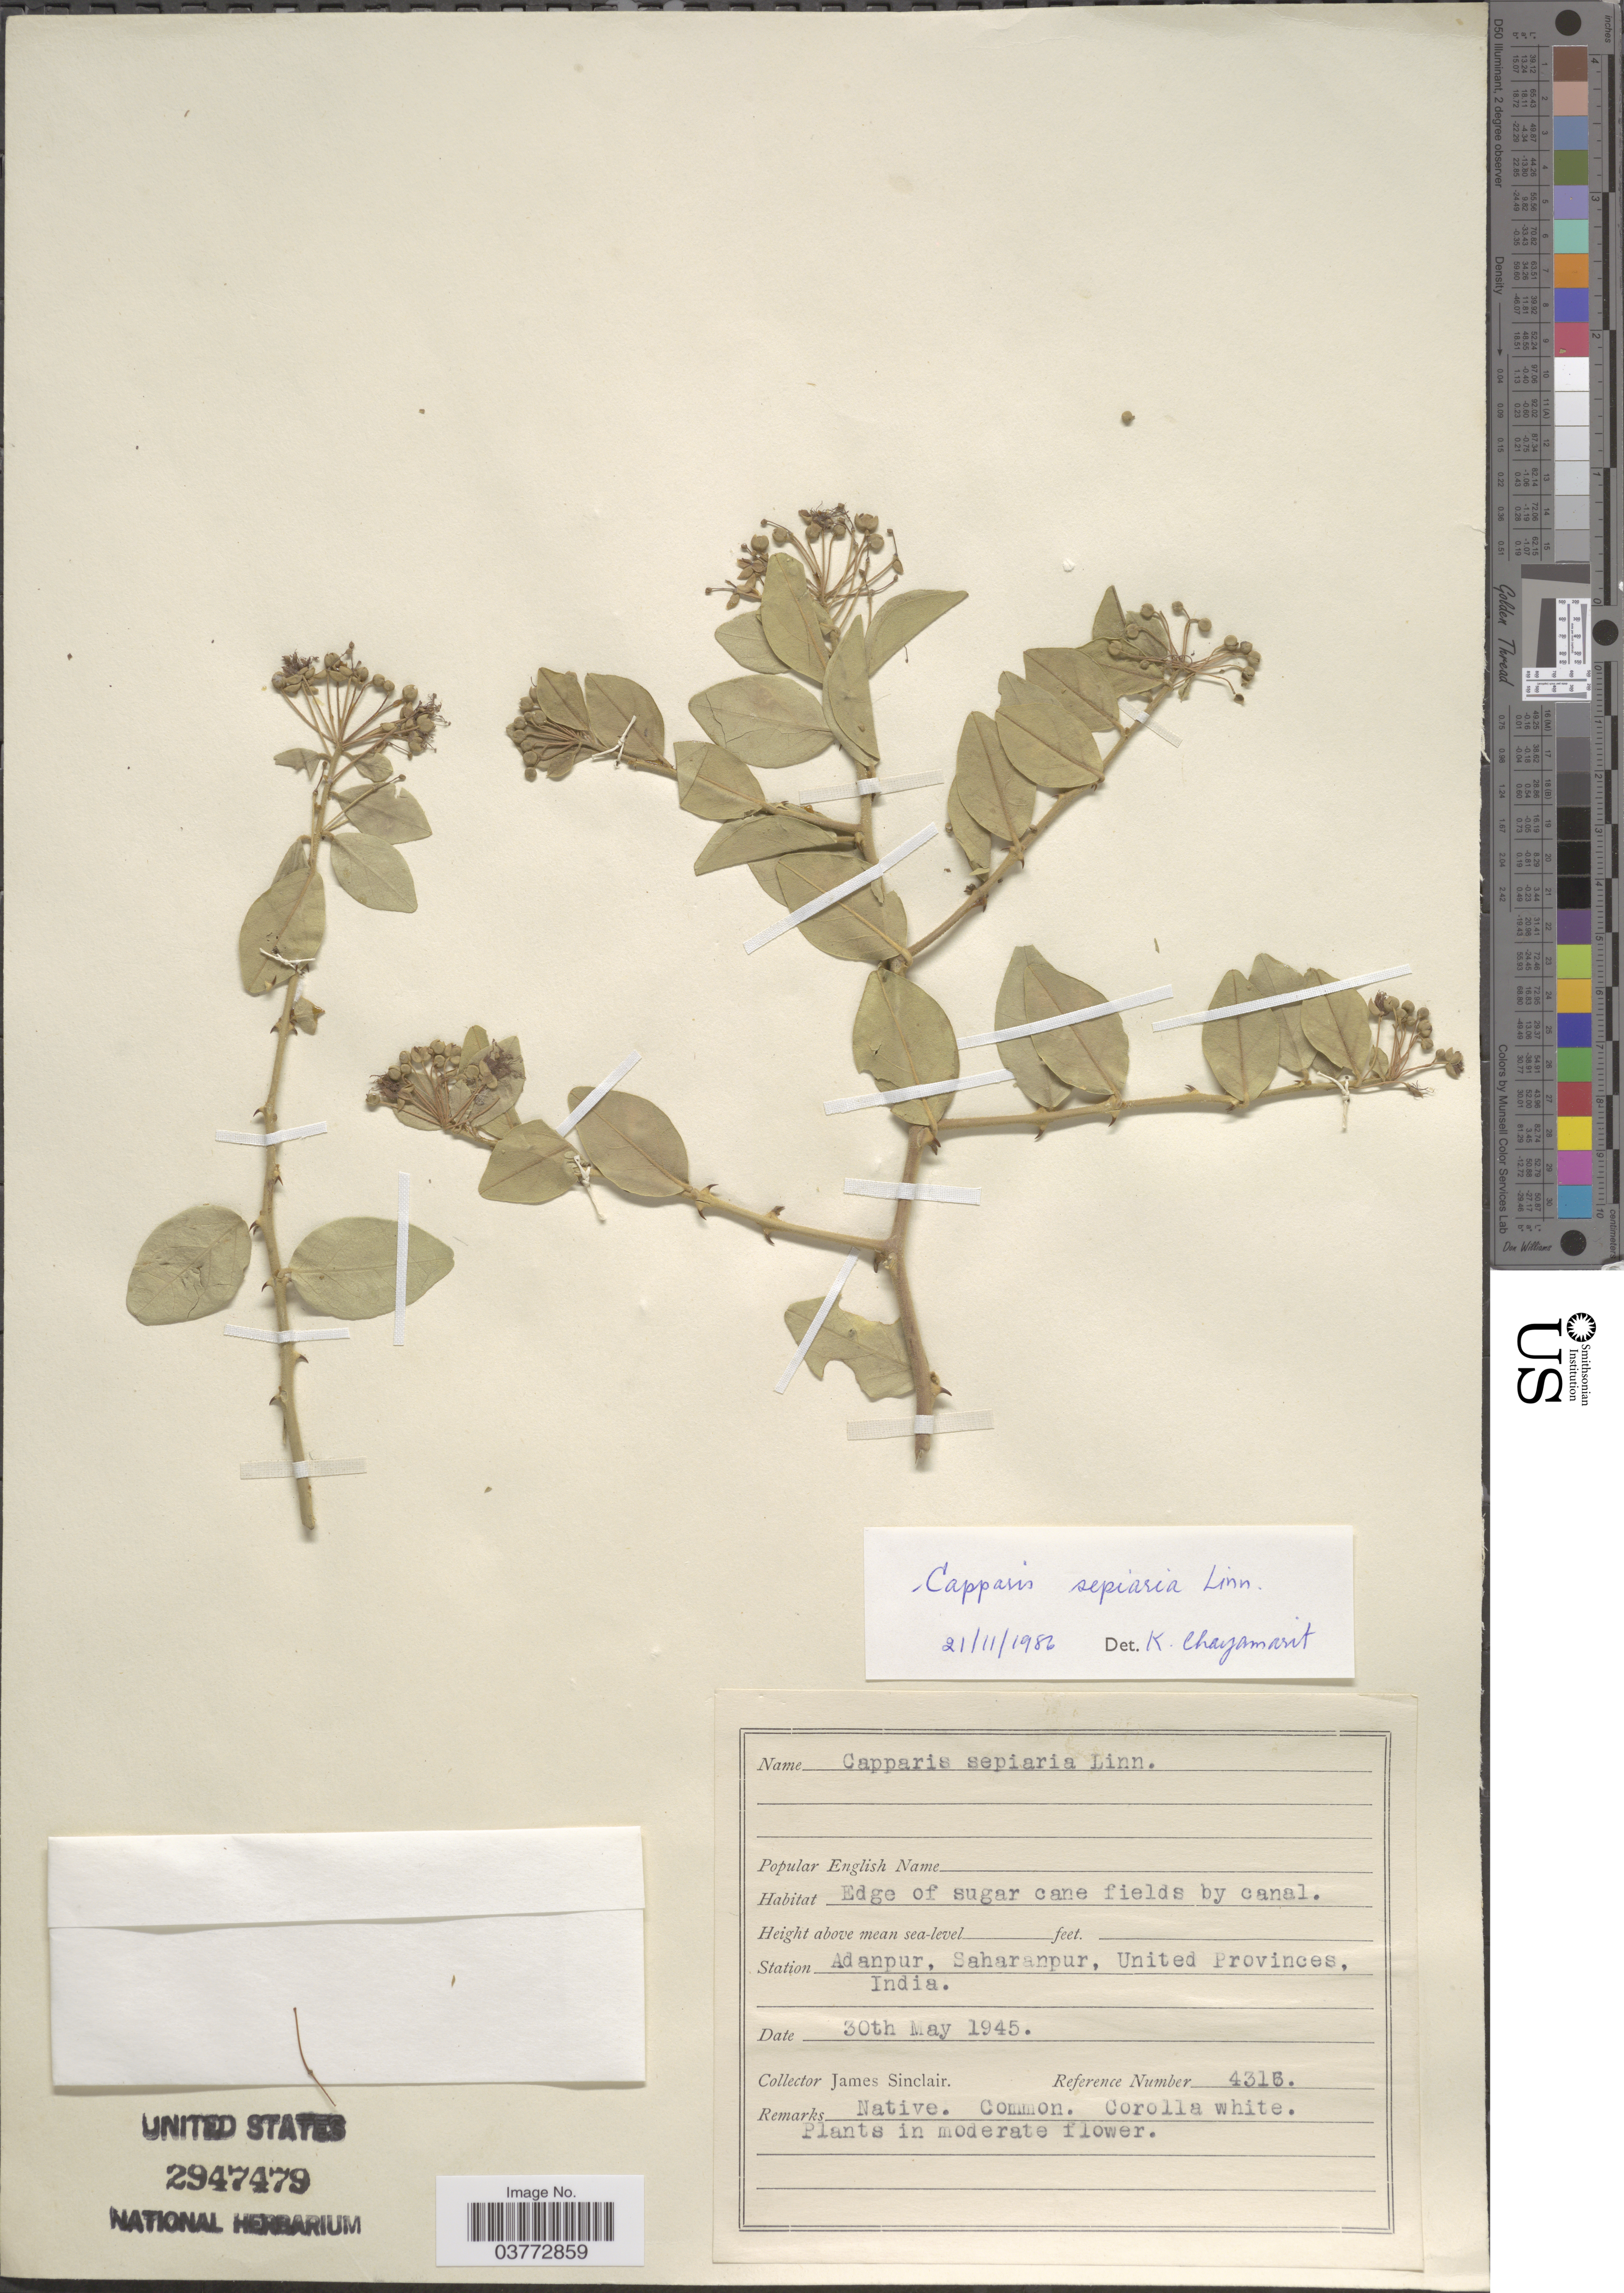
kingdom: Plantae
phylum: Tracheophyta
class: Magnoliopsida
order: Brassicales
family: Capparaceae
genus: Capparis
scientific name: Capparis sepiaria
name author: L.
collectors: J. Sinclair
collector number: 4315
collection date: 1945-05-30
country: India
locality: Station Adanpur, Saharanpur, United Provinces.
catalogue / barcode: US 2947479